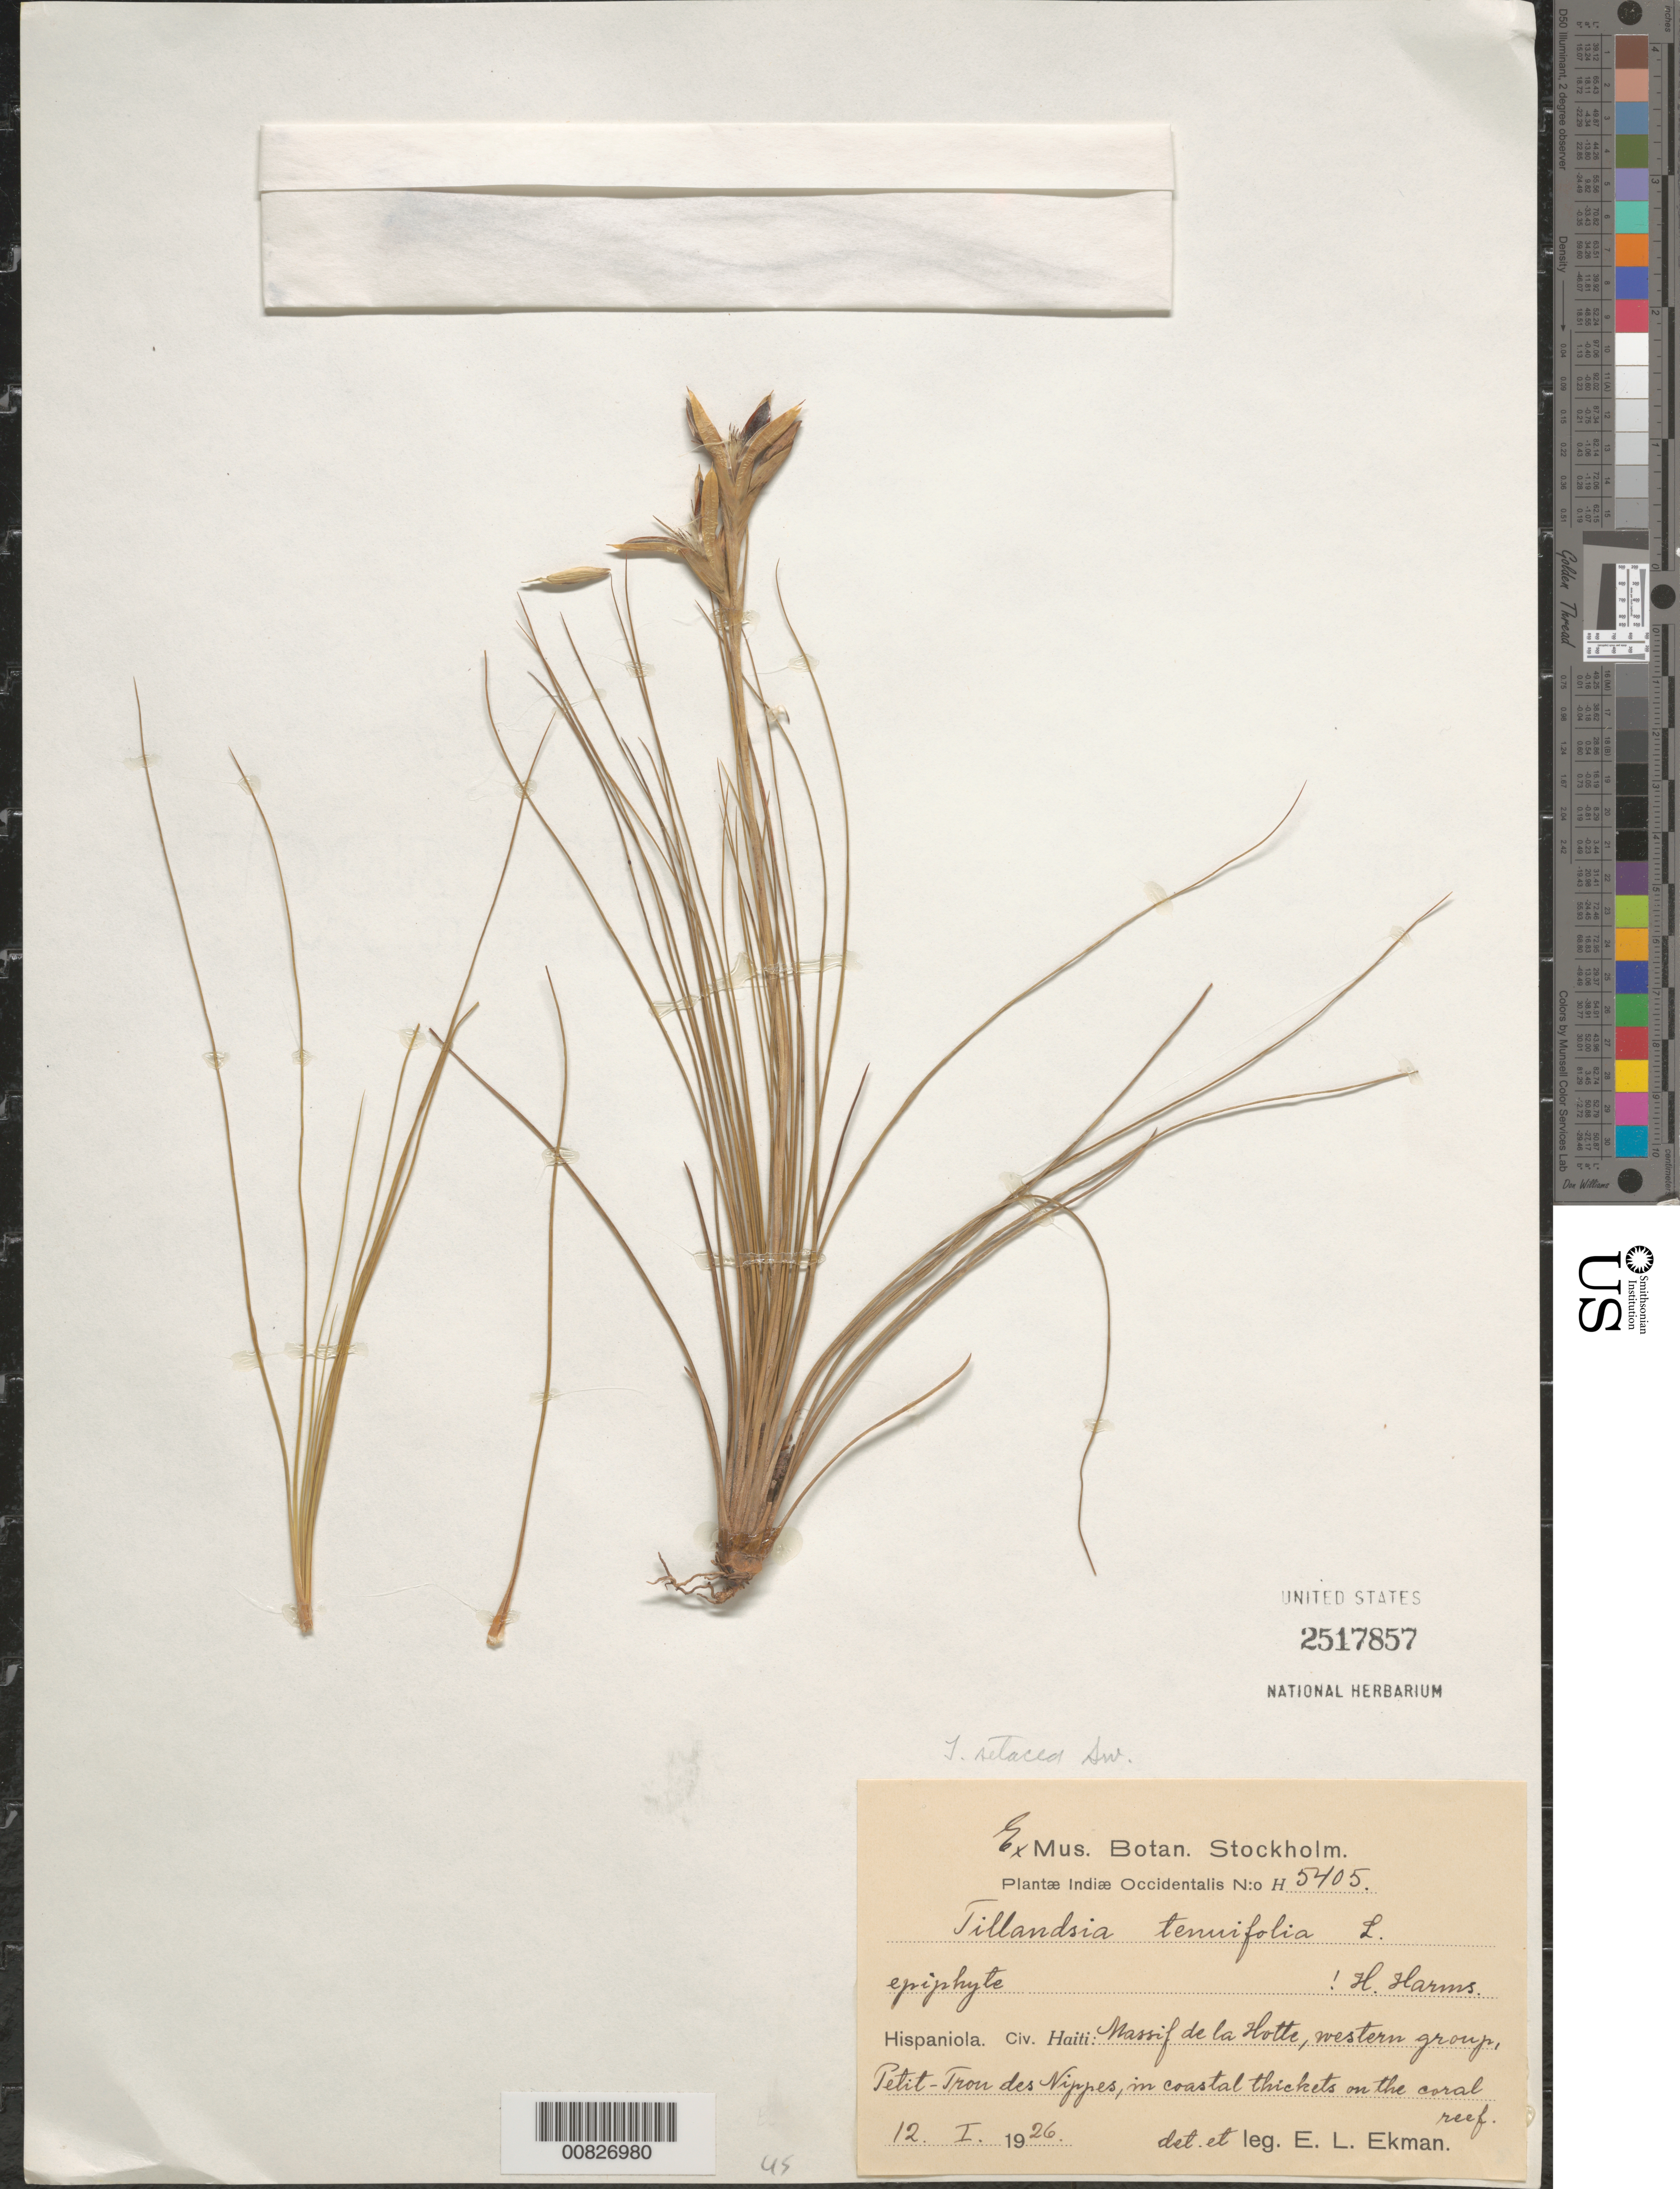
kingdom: Plantae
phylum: Tracheophyta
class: Liliopsida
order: Poales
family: Bromeliaceae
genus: Tillandsia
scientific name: Tillandsia setacea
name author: Sw.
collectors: E. L. Ekman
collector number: H 5405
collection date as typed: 12 Jan 1926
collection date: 1926-01-12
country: Haiti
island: Hispaniola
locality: Massif de la Hotte, western group, Petit-Trou des Nippes, in coastal thickets on the canal reef.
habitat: In coastal thickets on the canal reef.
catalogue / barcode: US 2517857